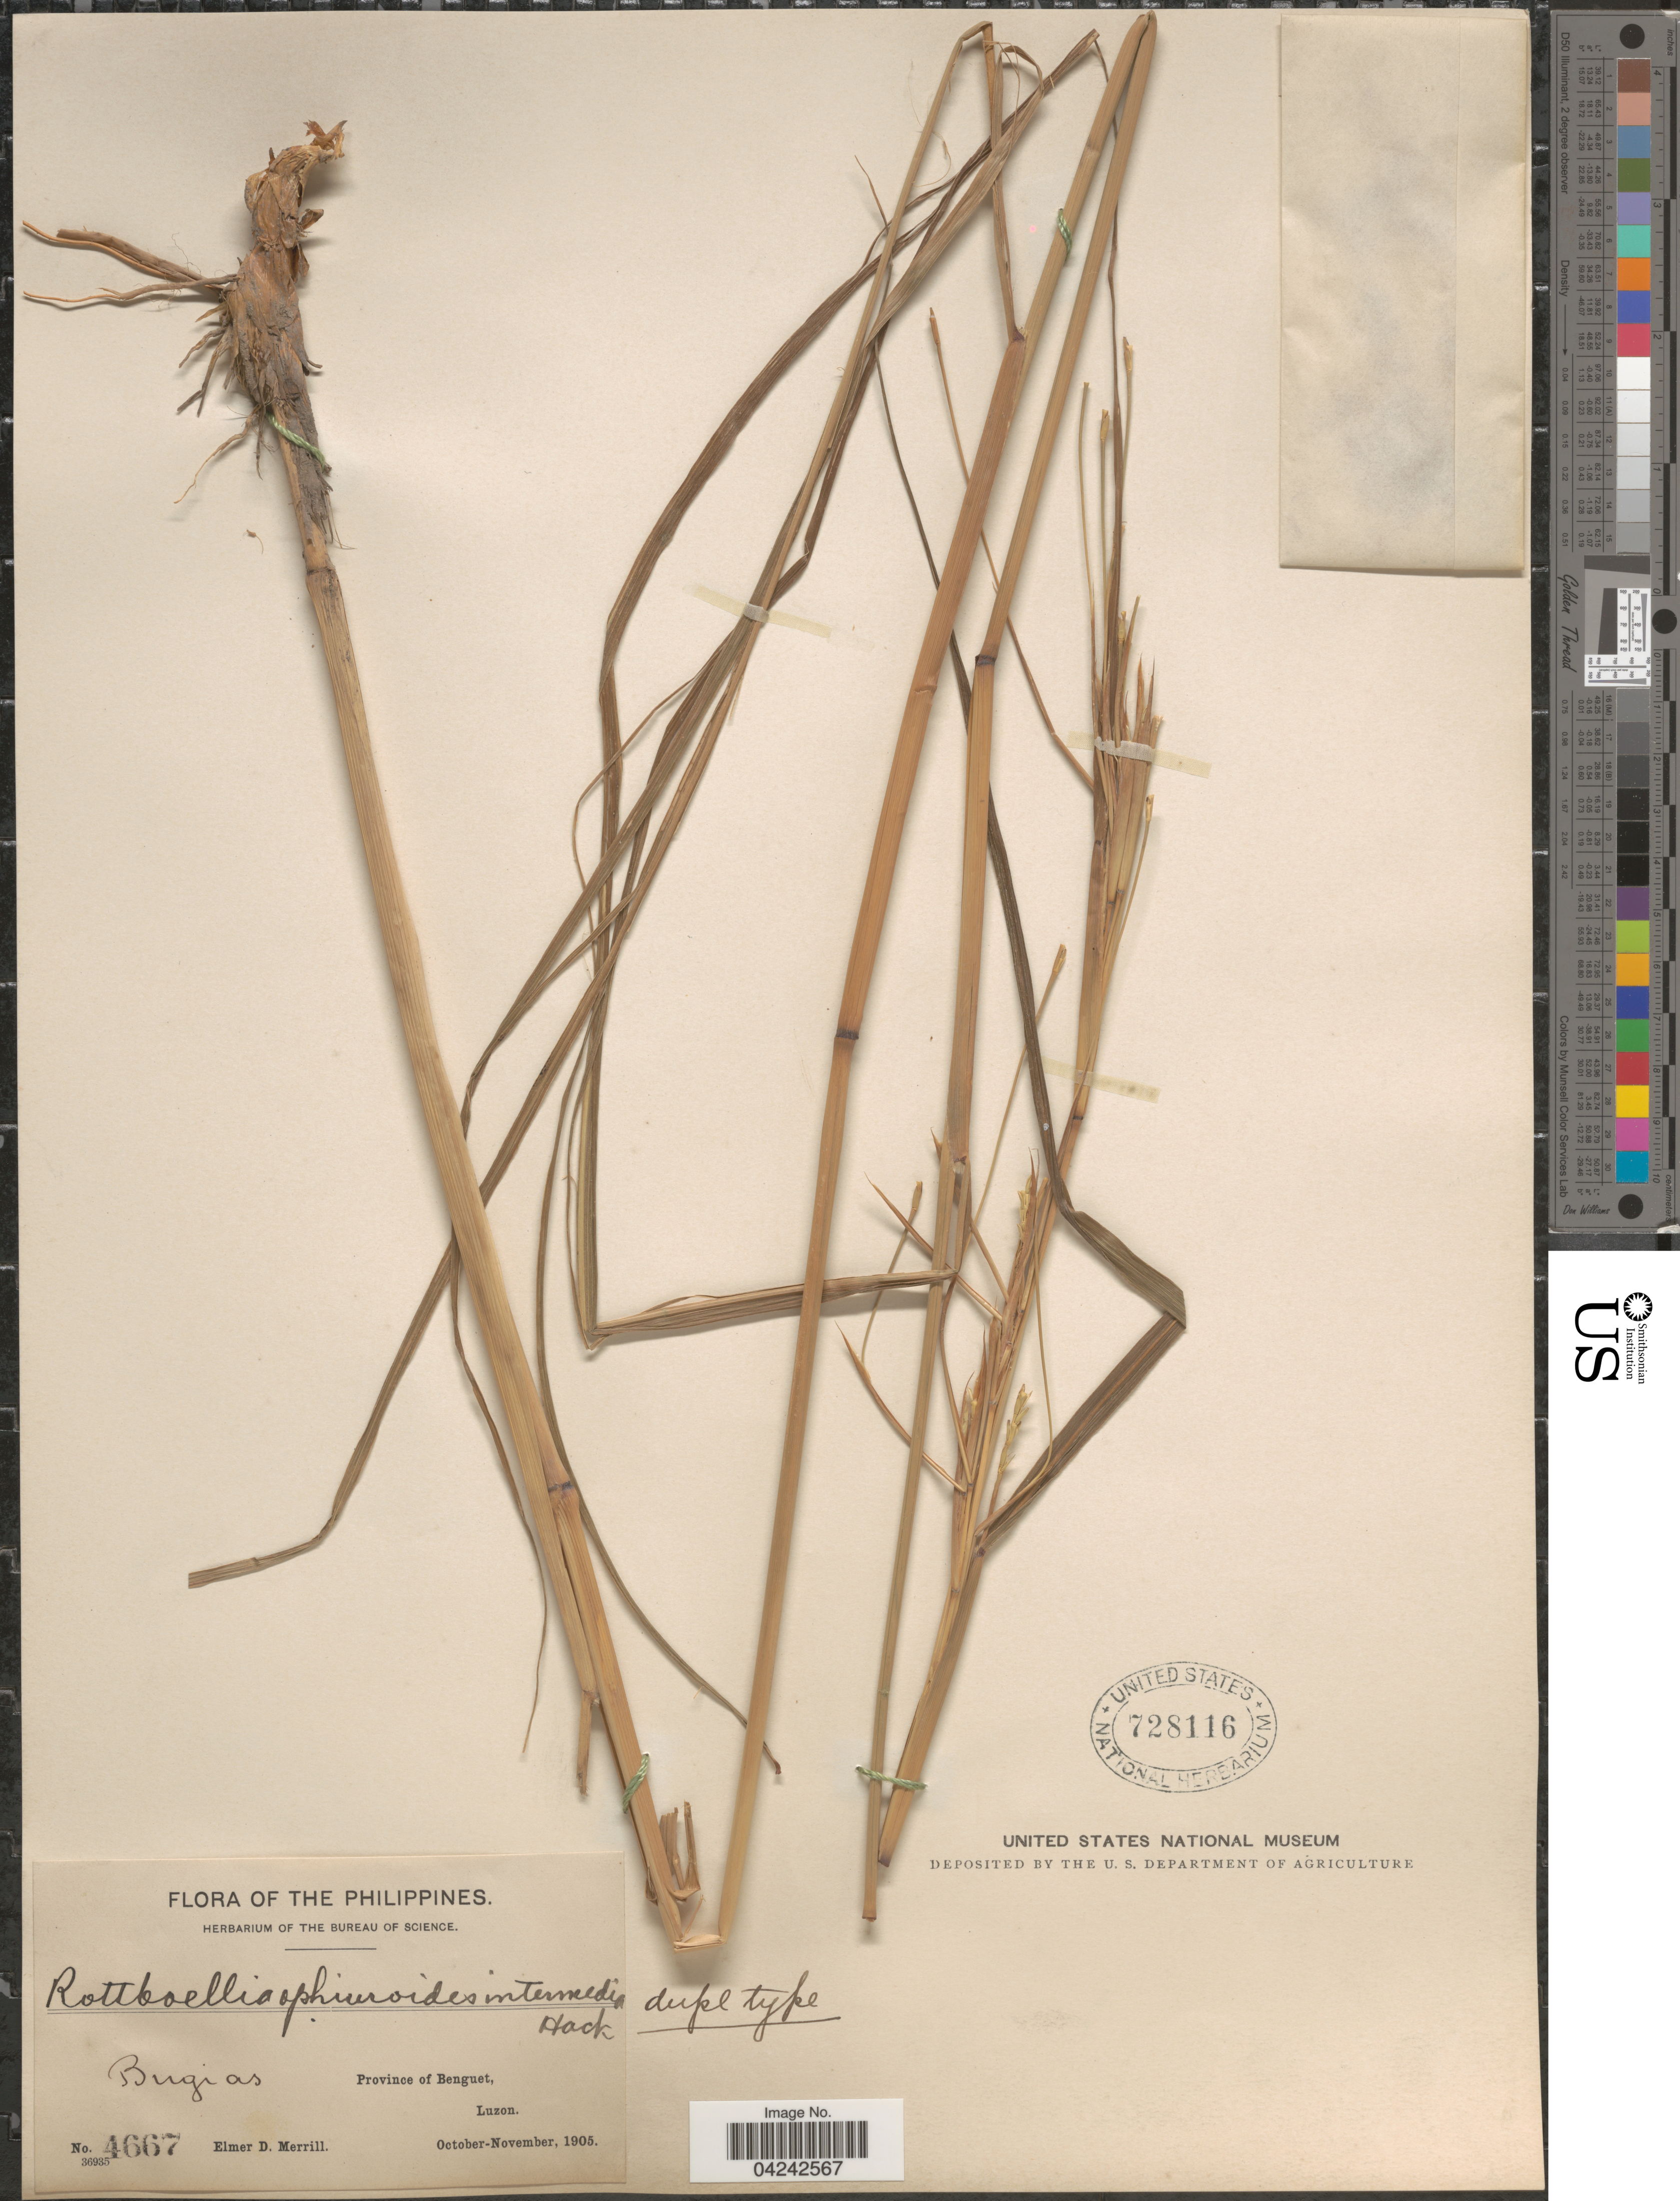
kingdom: Plantae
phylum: Tracheophyta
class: Liliopsida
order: Poales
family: Poaceae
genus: Rottboellia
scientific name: Rottboellia rottboellioides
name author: (R. Br.) Druce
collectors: E. D. Merrill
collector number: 4667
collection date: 1905-10/1905-11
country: Philippines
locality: Bugias. Province of Benguet, Luzon.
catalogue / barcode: US 728116